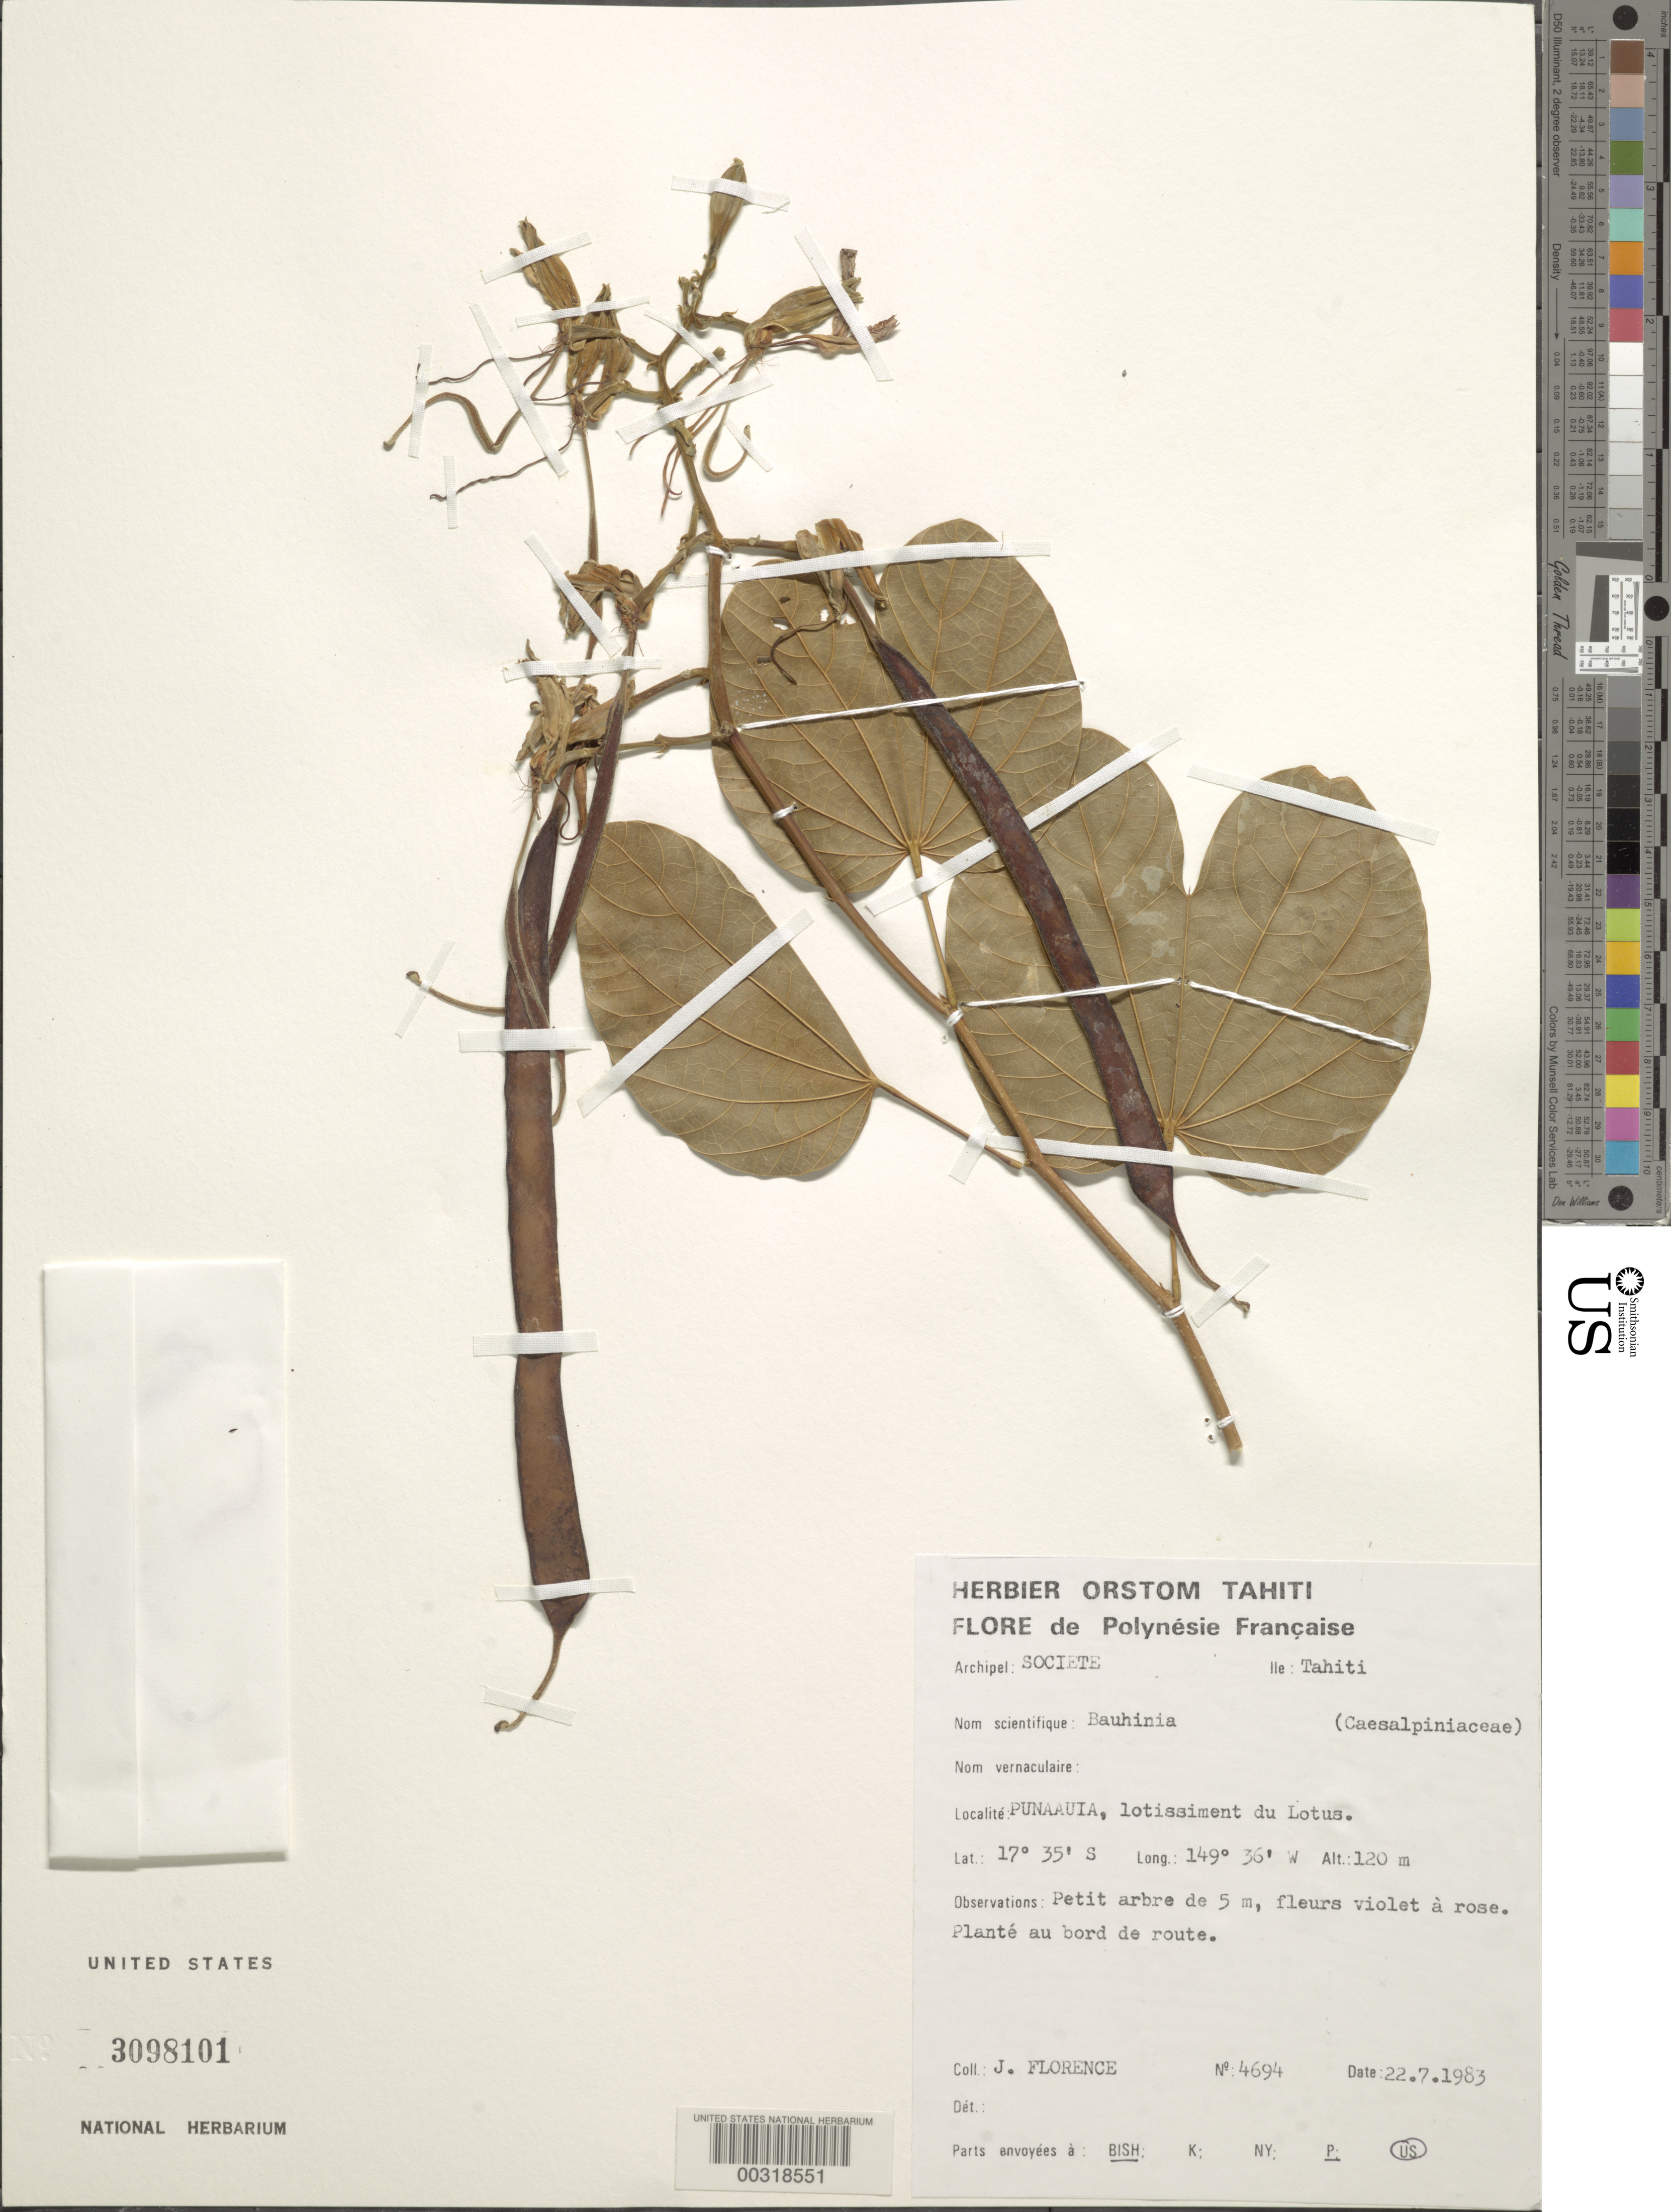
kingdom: Plantae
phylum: Tracheophyta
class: Magnoliopsida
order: Fabales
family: Fabaceae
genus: Bauhinia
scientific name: Bauhinia sp.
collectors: J. Florence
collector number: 4694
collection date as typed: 22 Jul 1983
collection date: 1983-07-22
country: French Polynesia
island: Tahiti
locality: Punaauia, lotus [Society Is.]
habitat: Edge of road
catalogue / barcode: US 3098101